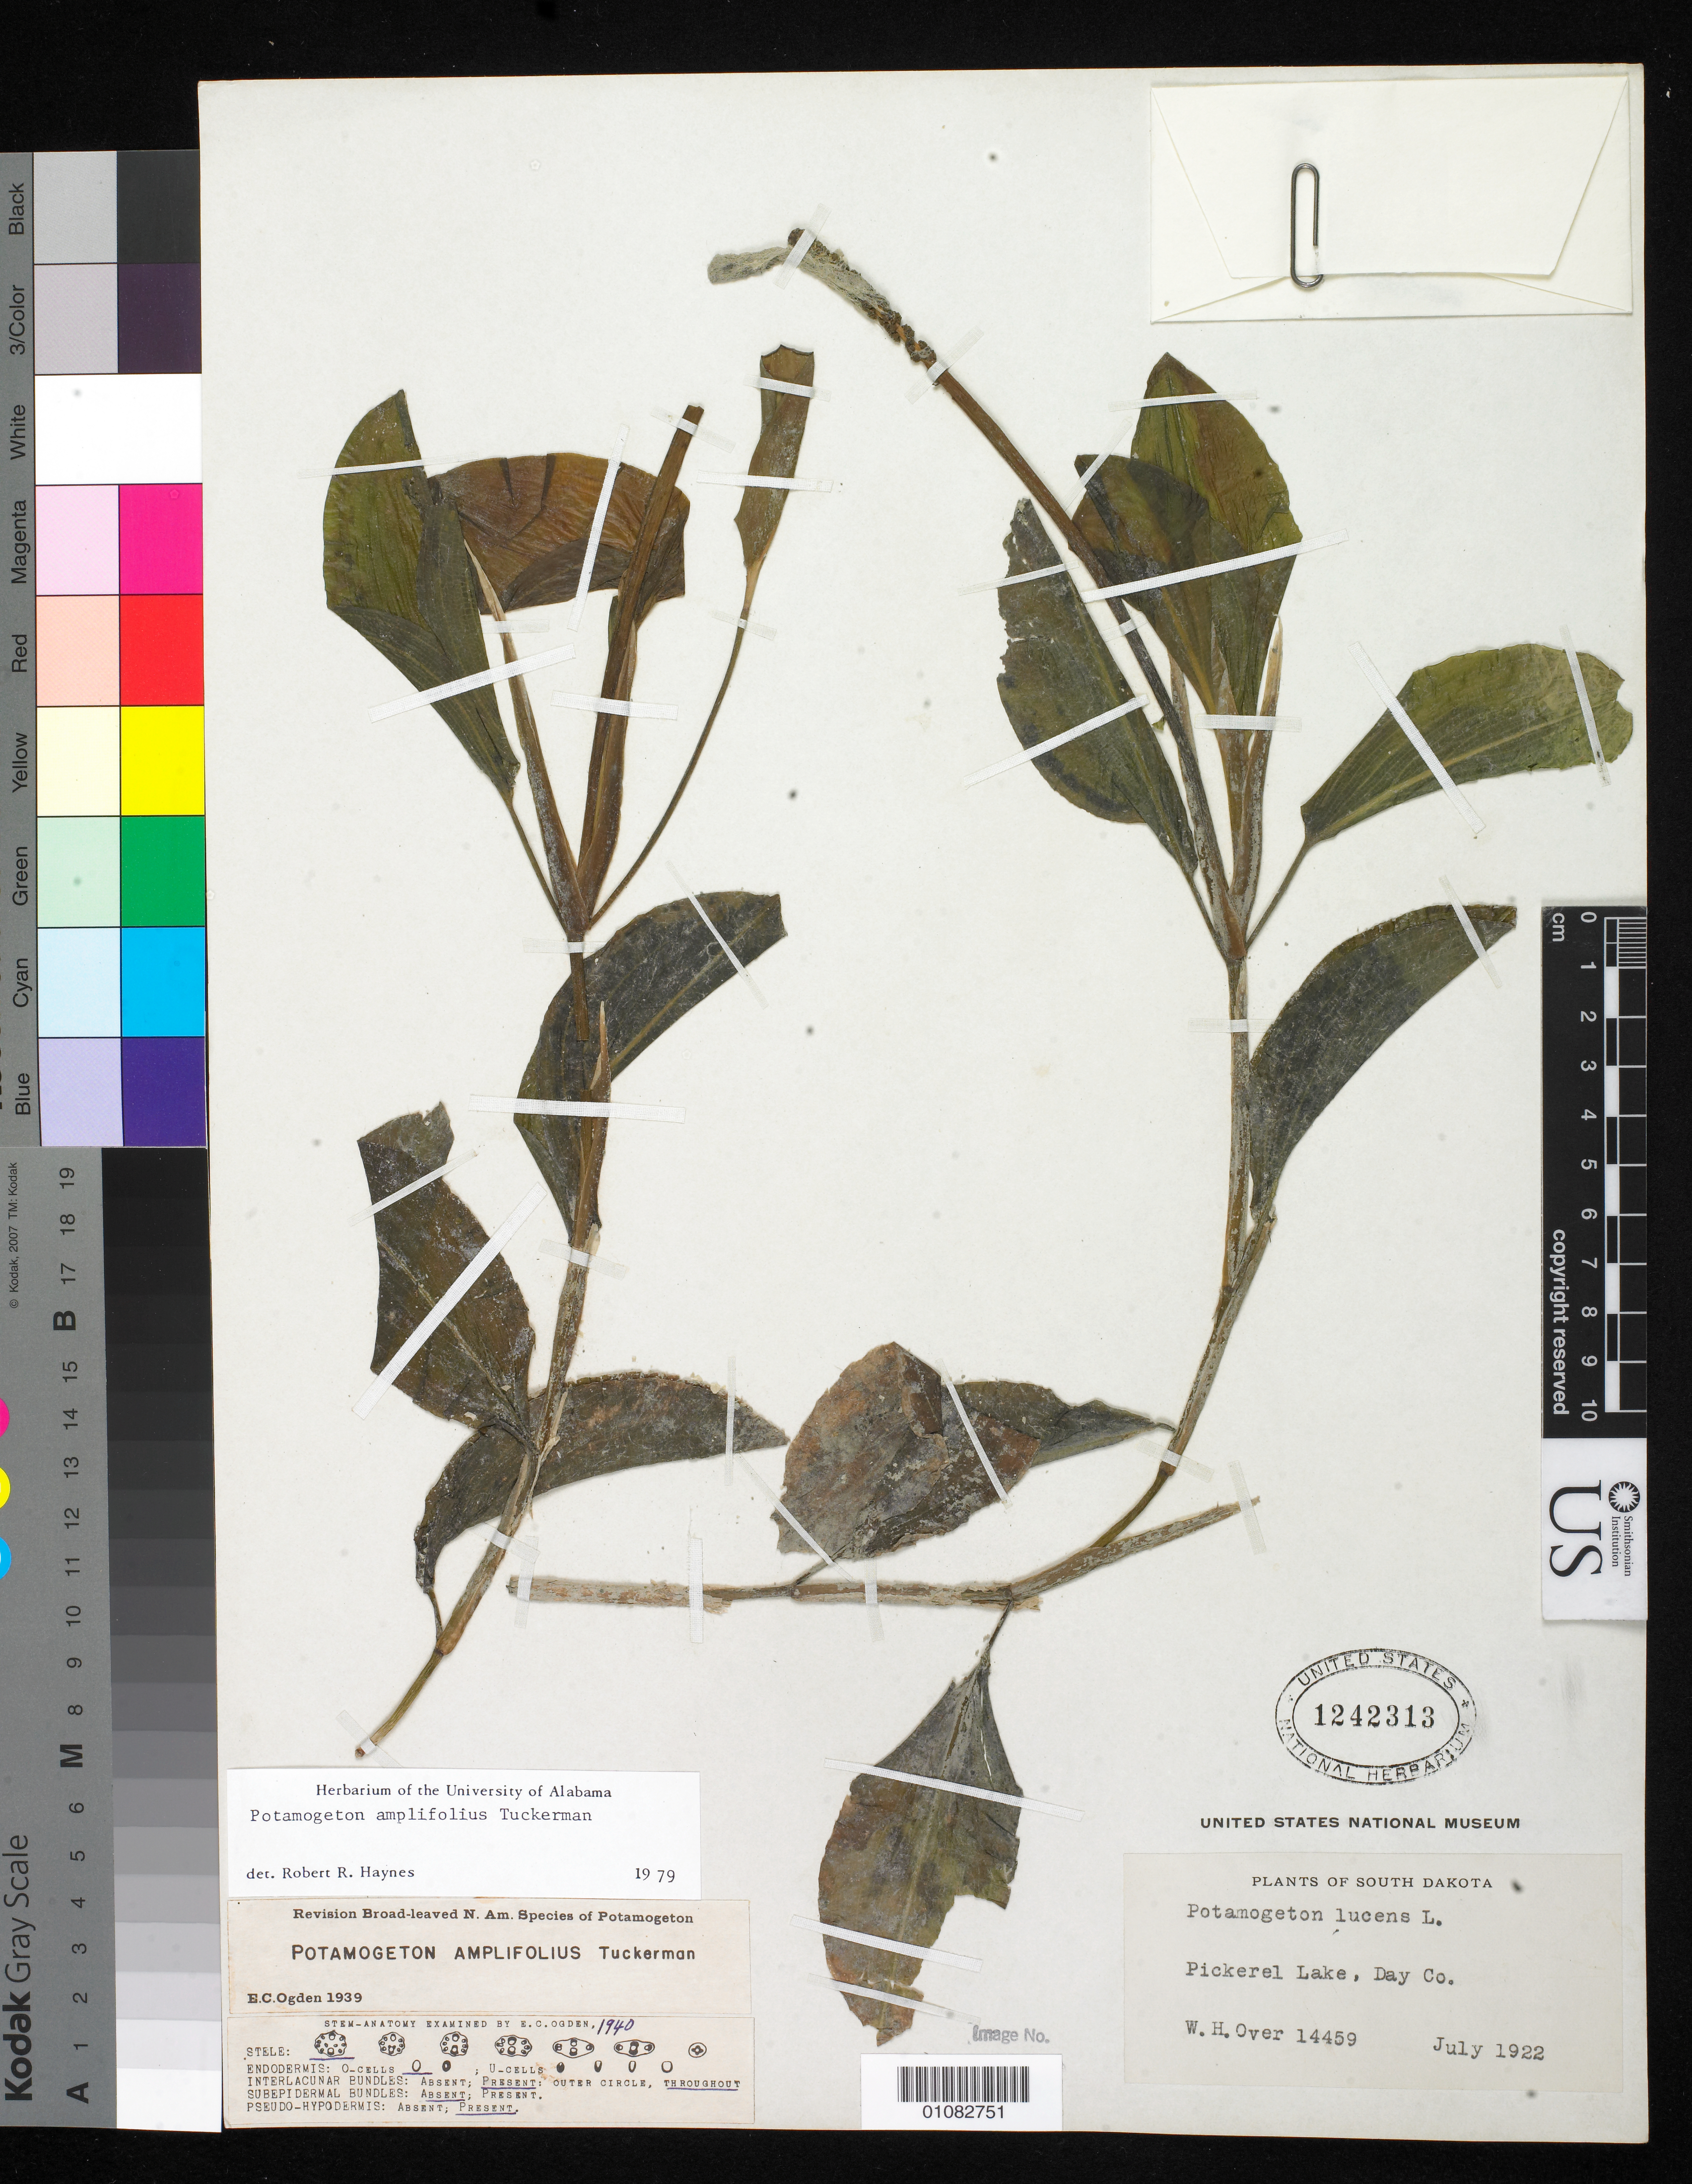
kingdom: Plantae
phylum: Tracheophyta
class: Liliopsida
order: Alismatales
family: Potamogetonaceae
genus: Potamogeton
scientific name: Potamogeton amplifolius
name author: Tuckerm.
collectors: W. Over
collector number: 14459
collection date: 1922-07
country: United States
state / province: South Dakota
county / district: Day County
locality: Pickerel Lake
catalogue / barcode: US 1242313